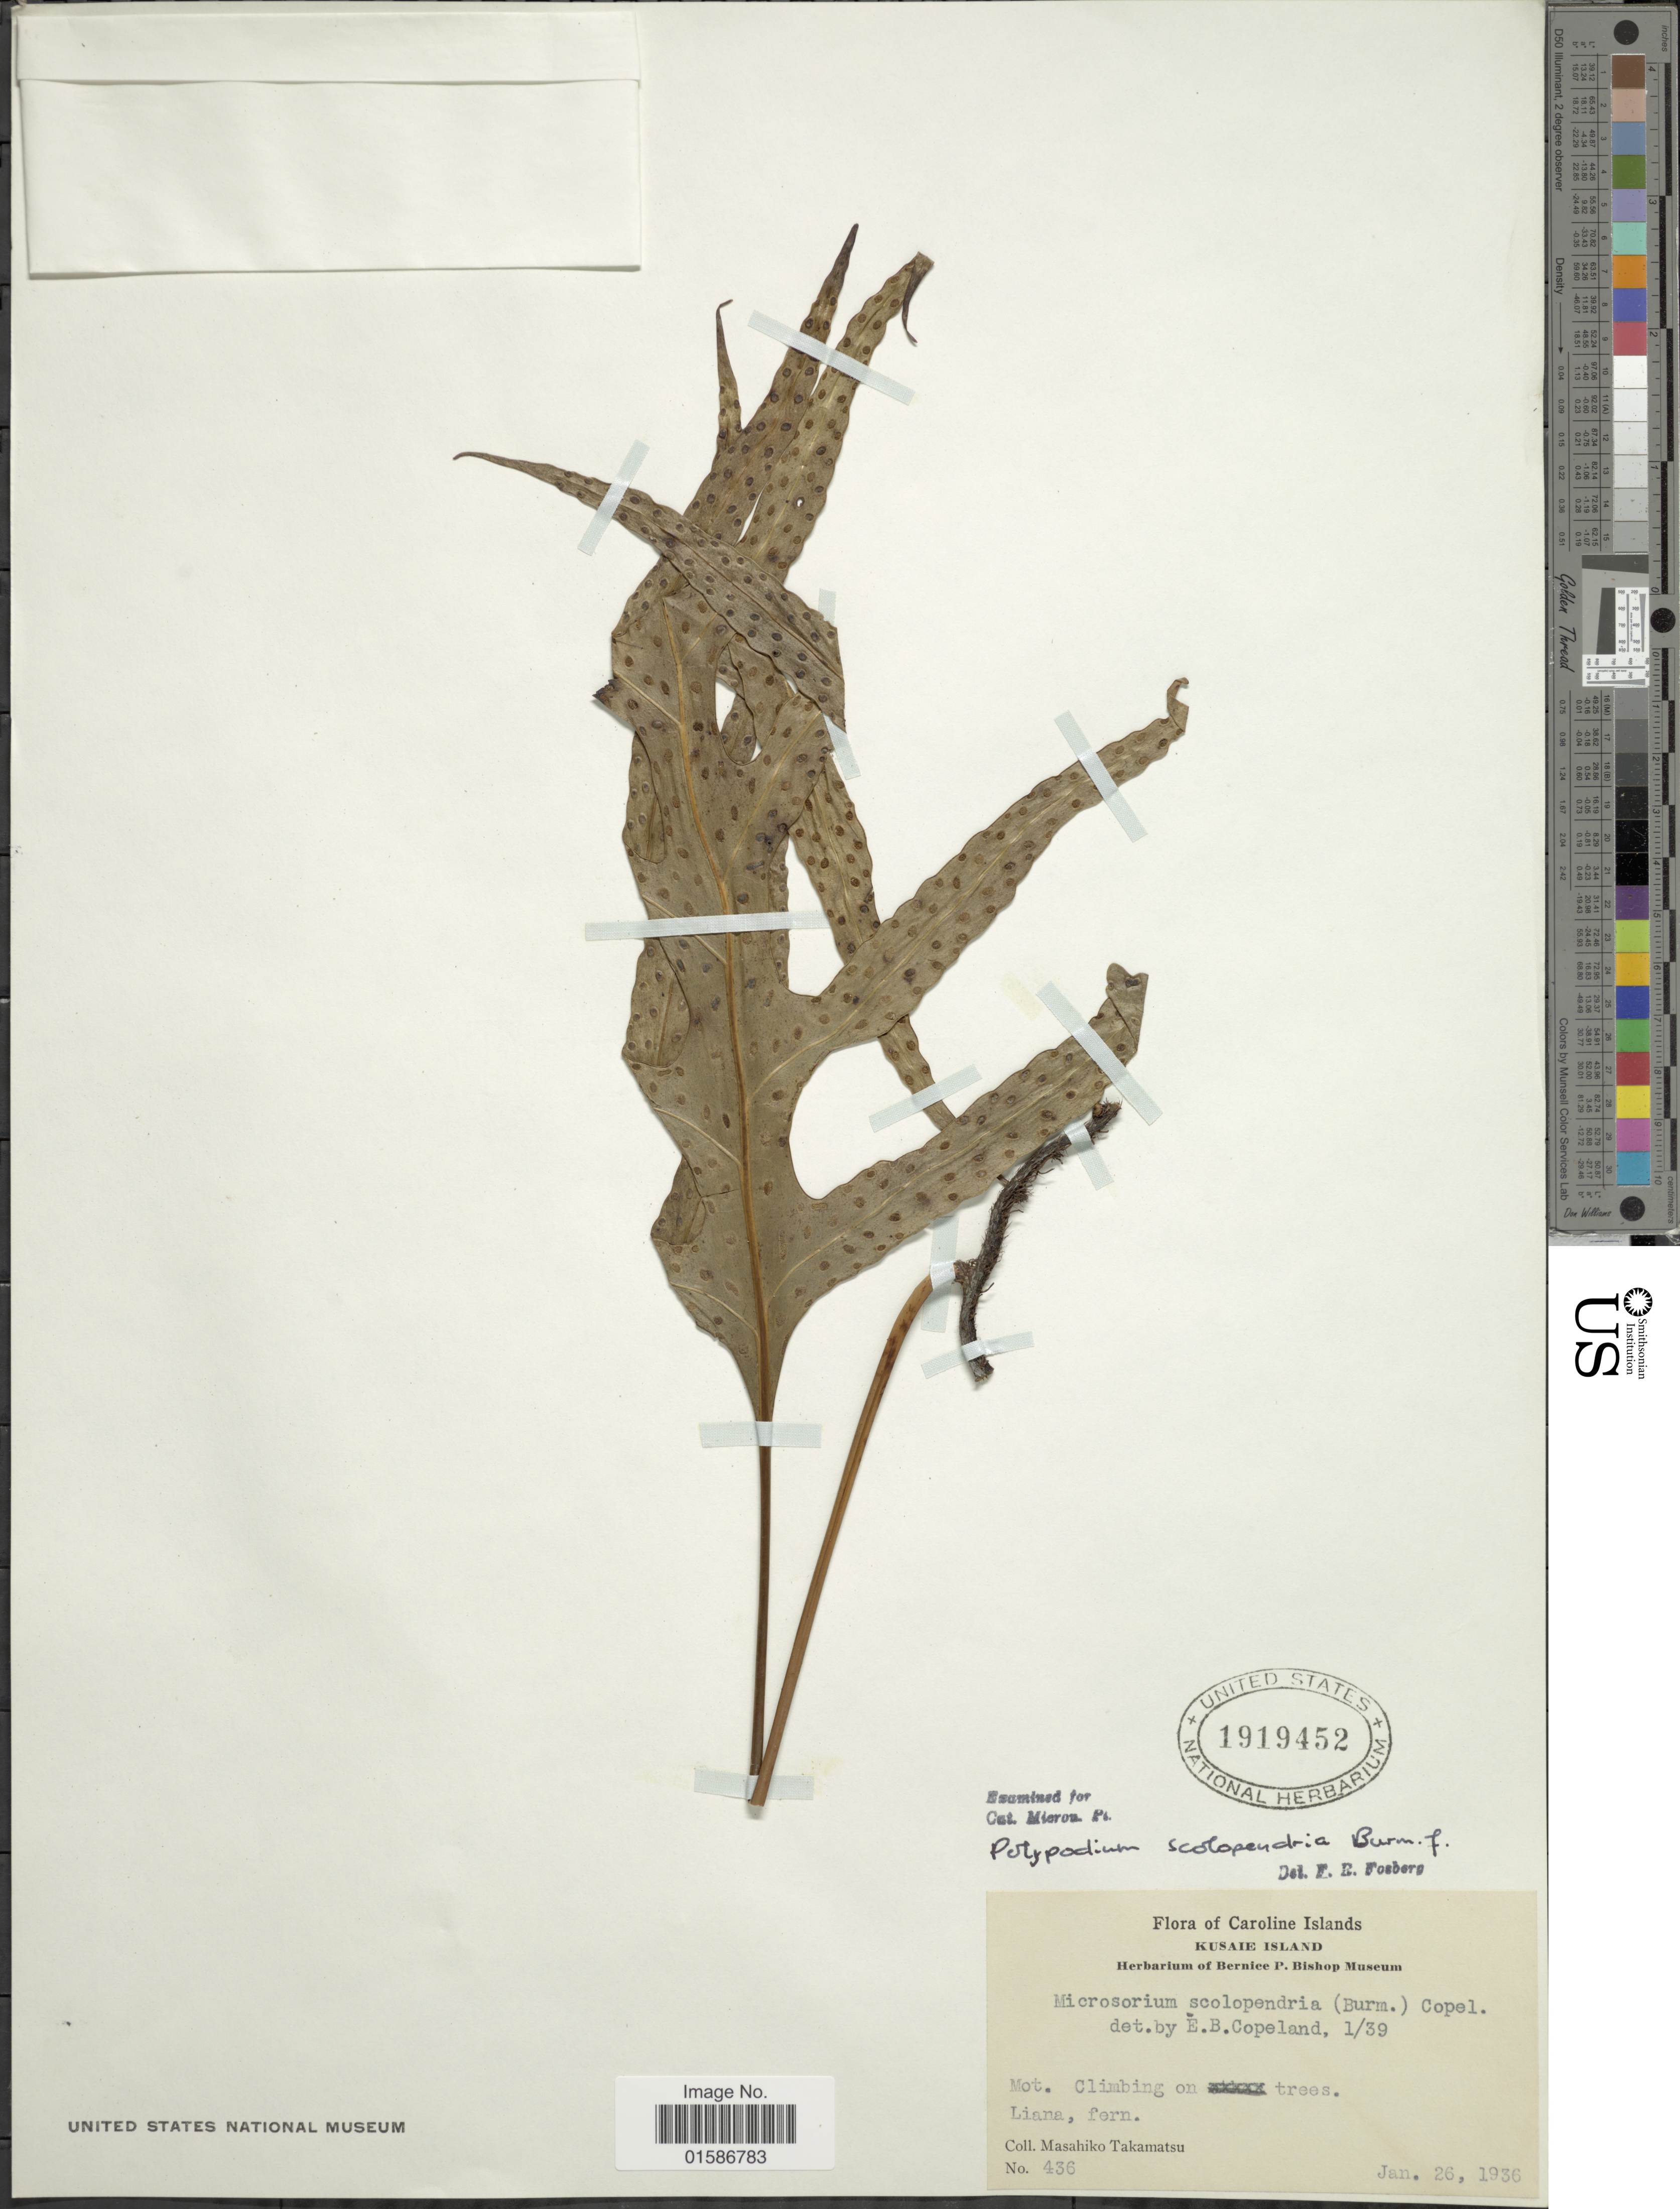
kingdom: Plantae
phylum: Tracheophyta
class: Polypodiopsida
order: Polypodiales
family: Polypodiaceae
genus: Microsorum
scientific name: Microsorum scolopendria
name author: (Burm. f.) Copel.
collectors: M. Takamatsu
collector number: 436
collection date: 1936-01-26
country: Micronesia, Federated States of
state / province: Kosrae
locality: Caroline Islands, Kusaie Island, Liana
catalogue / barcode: US 1919452